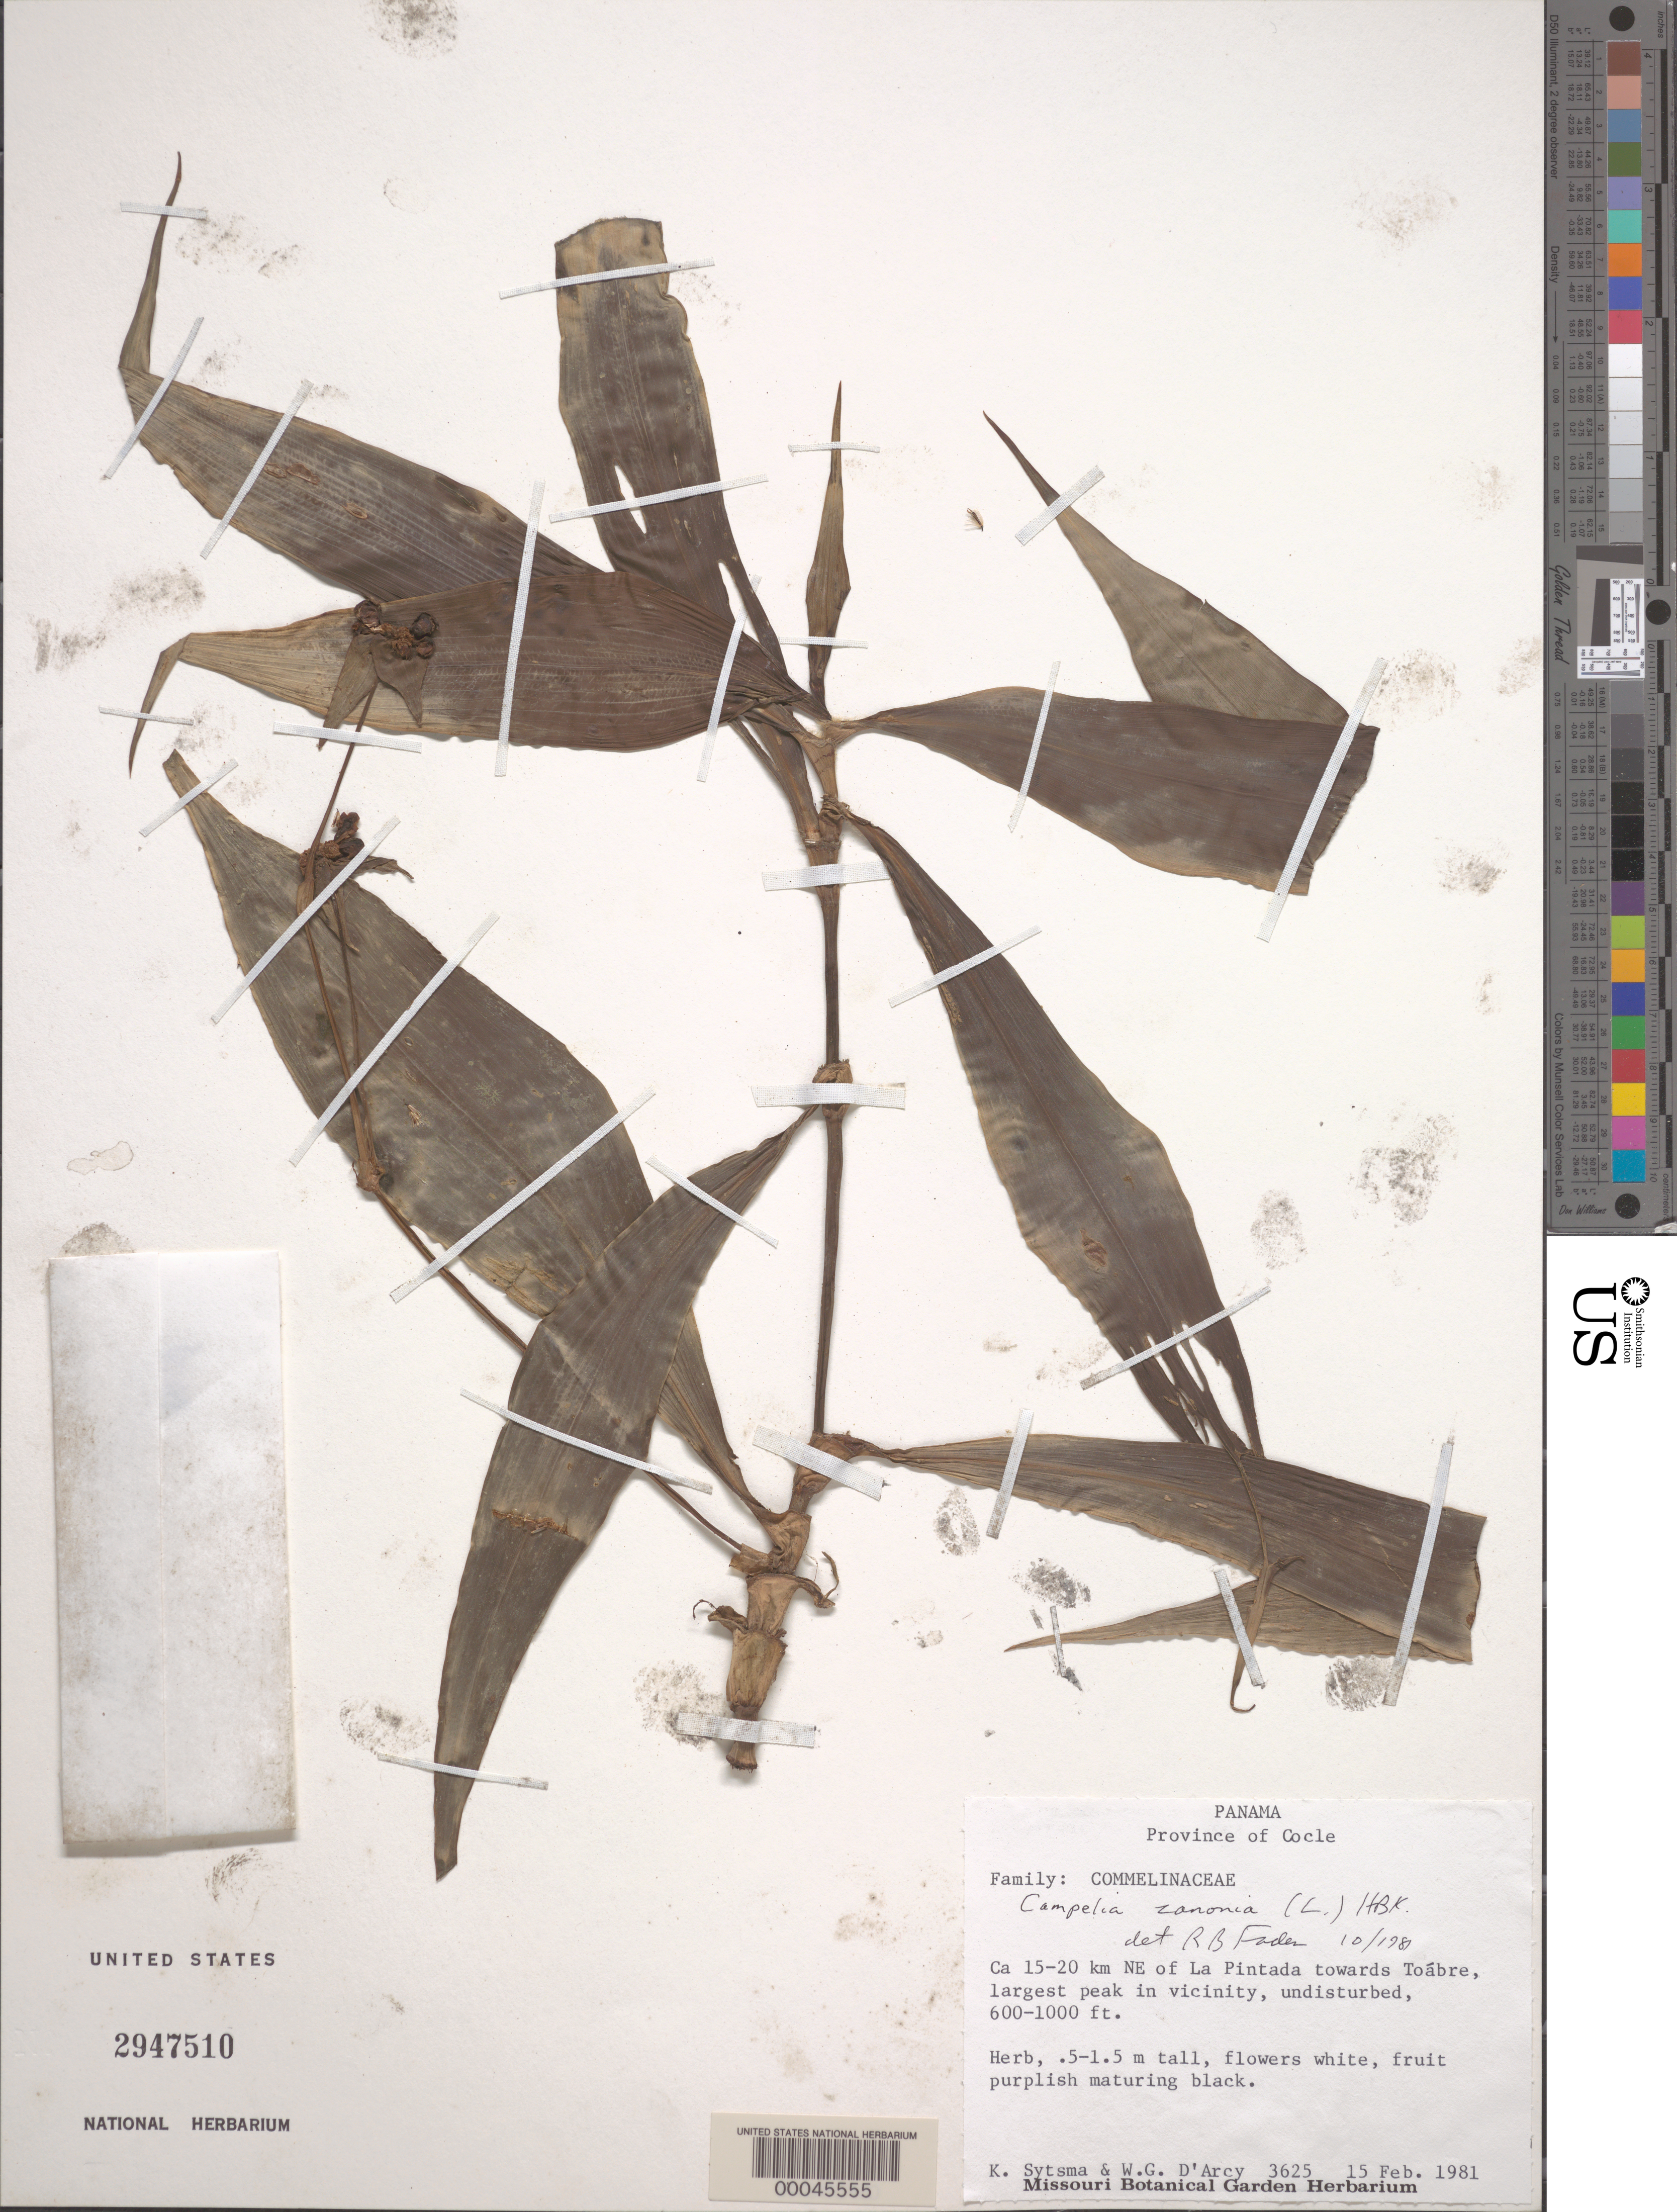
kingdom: Plantae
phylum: Tracheophyta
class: Liliopsida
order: Commelinales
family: Commelinaceae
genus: Tradescantia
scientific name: Tradescantia zanonia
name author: (L.) Sw.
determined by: Faden, Robert B., (US), Smithsonian Institution - National Museum of Natural History (UNITED STATES)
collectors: K. J. Sytsma & W. G. D'Arcy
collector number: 3625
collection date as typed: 15 Feb 1981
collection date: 1981-02-15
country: Panama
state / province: Coclé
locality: NE of la Pintada, towards Toabre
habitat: Undisturbed peak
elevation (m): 183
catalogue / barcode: US 2947510